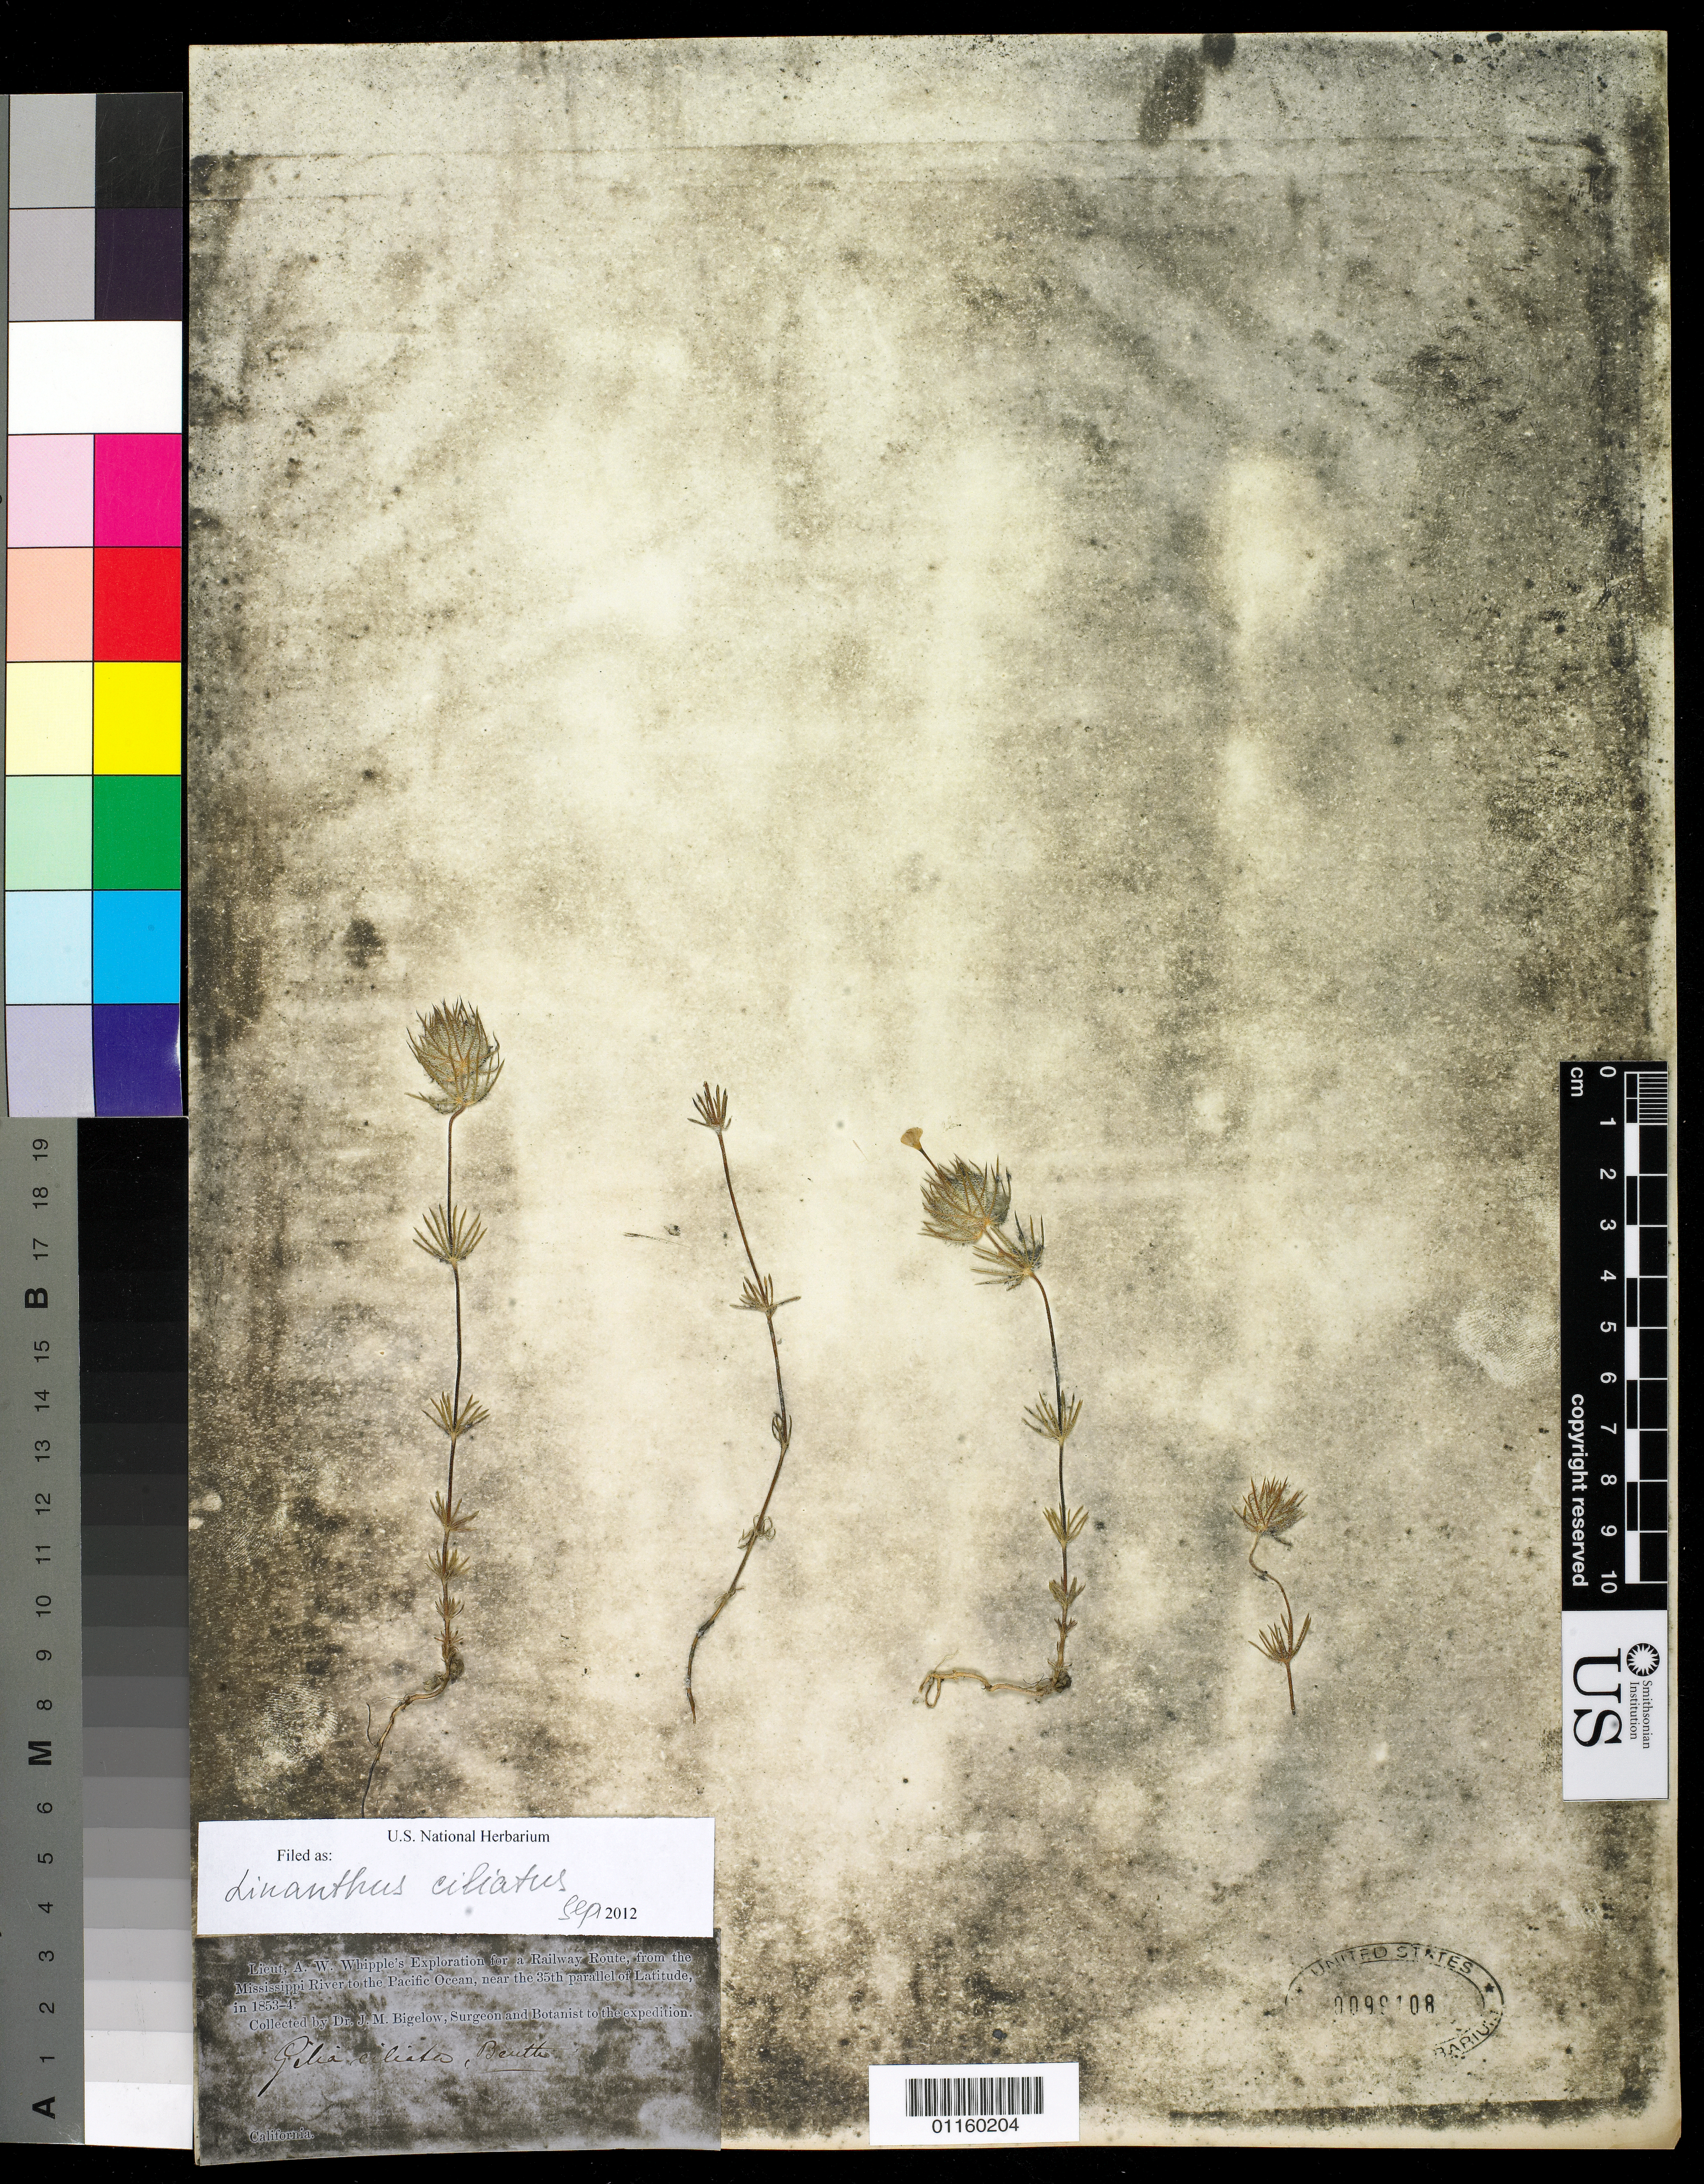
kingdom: Plantae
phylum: Tracheophyta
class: Magnoliopsida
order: Ericales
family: Polemoniaceae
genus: Leptosiphon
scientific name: Leptosiphon ciliatus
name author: (Benth.) Jeps.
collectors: J. M. Bigelow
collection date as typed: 1853 to -- --- 1854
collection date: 1853/1854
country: United States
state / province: California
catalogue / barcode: US 99108